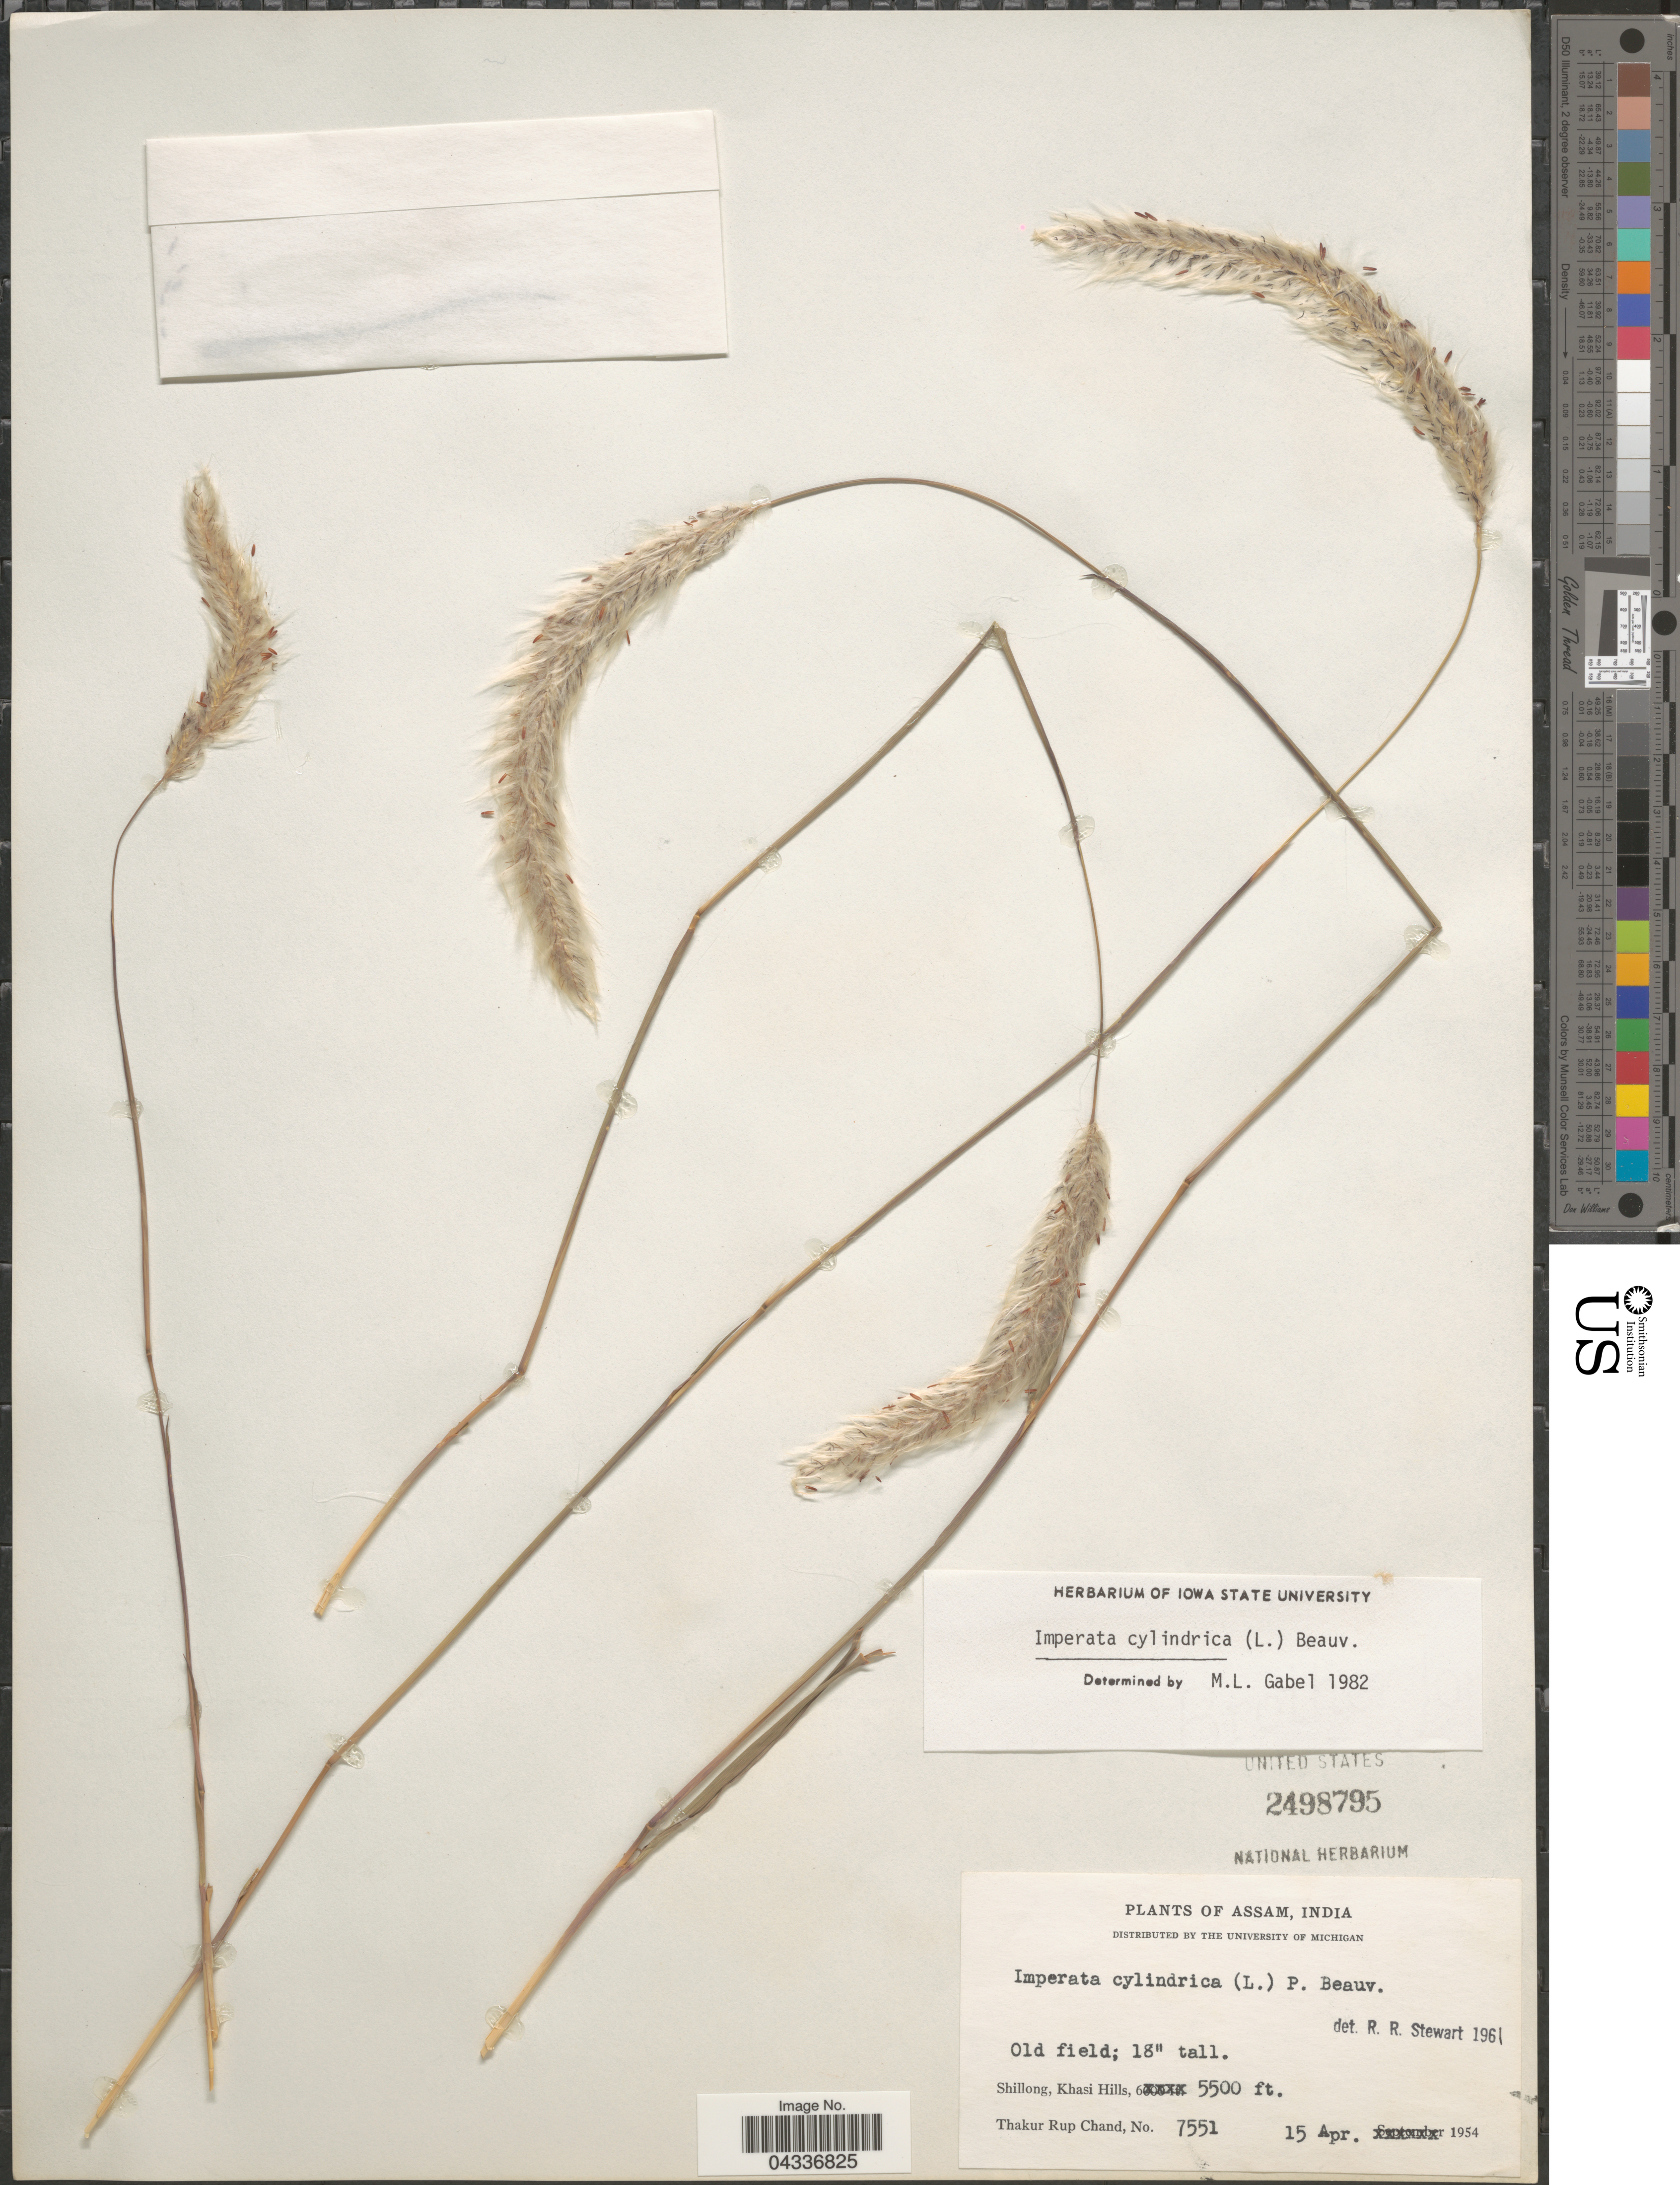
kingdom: Plantae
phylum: Tracheophyta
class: Liliopsida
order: Poales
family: Poaceae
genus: Imperata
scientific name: Imperata cylindrica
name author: (L.) P. Beauv.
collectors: T. R. Chand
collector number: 7551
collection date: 1954-04-15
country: India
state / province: Meghalaya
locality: Shillong, Khasi Hills.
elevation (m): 1676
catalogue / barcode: US 2498795